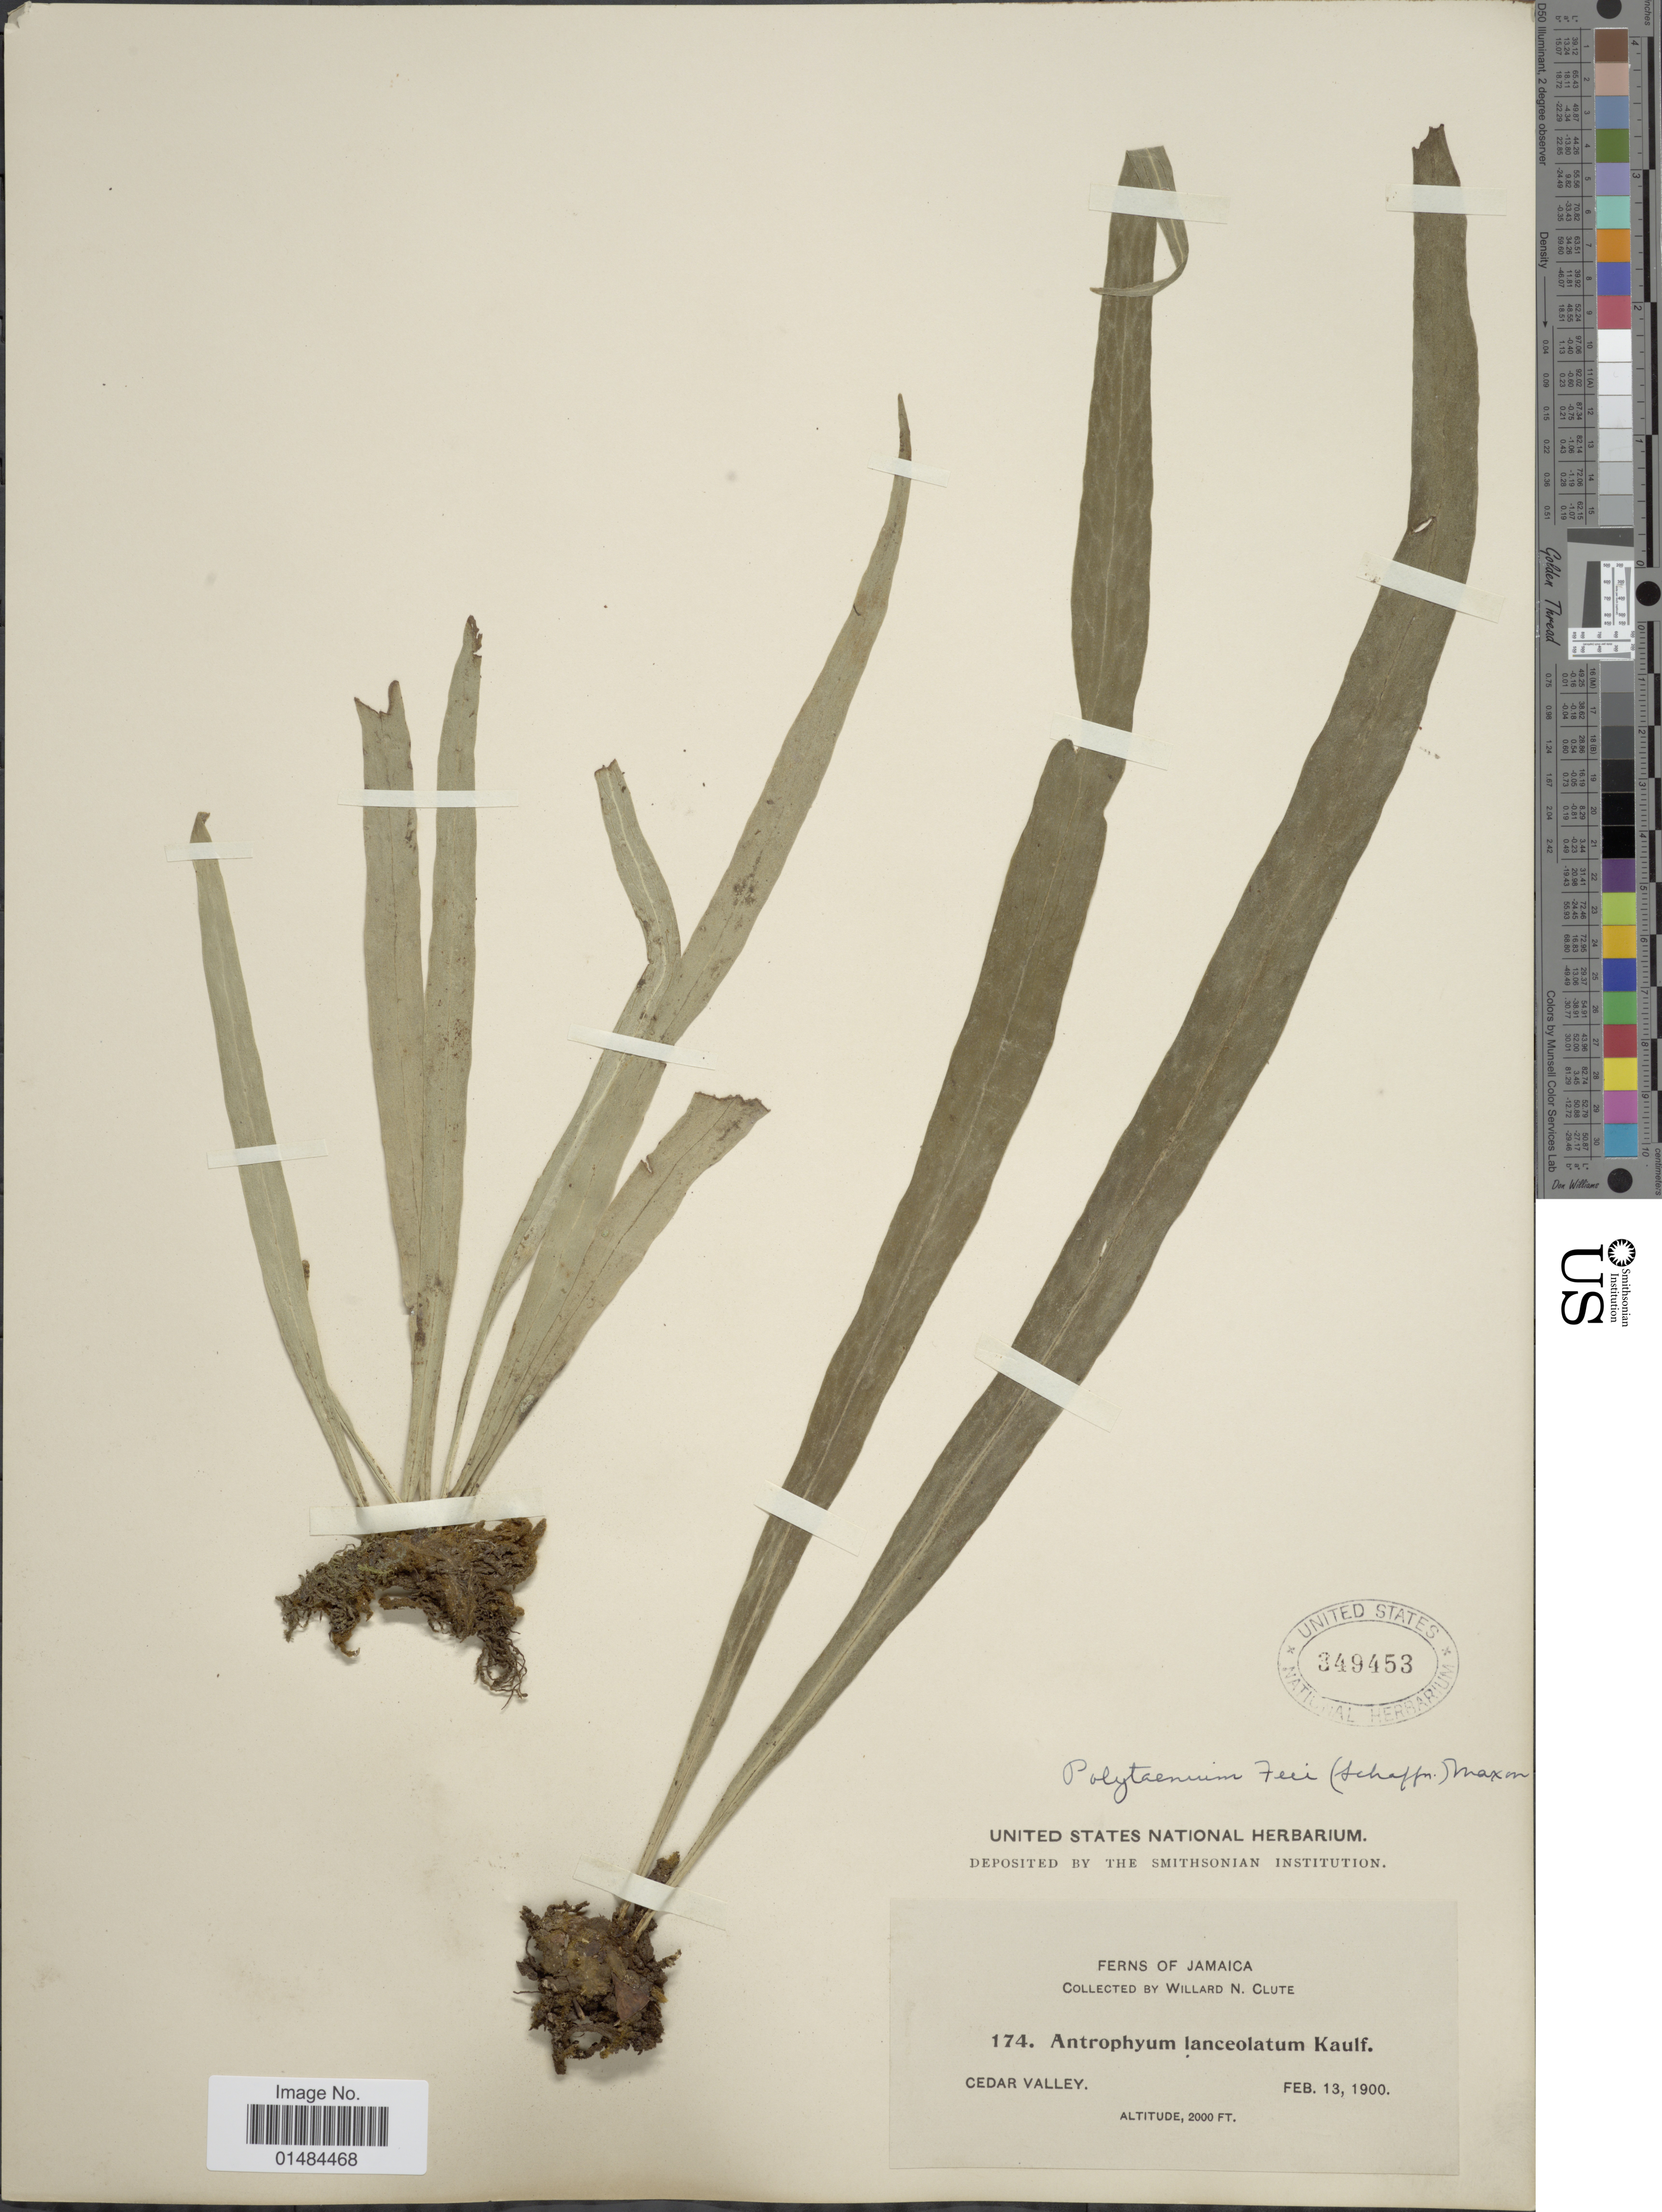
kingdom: Plantae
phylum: Tracheophyta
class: Polypodiopsida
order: Polypodiales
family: Pteridaceae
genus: Polytaenium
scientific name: Polytaenium lanceolatum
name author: (L.) Desv.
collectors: W. N. Clute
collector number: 174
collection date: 1900-02-13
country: Jamaica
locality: Jamaica, Cedar Valley.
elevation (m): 610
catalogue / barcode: US 349453